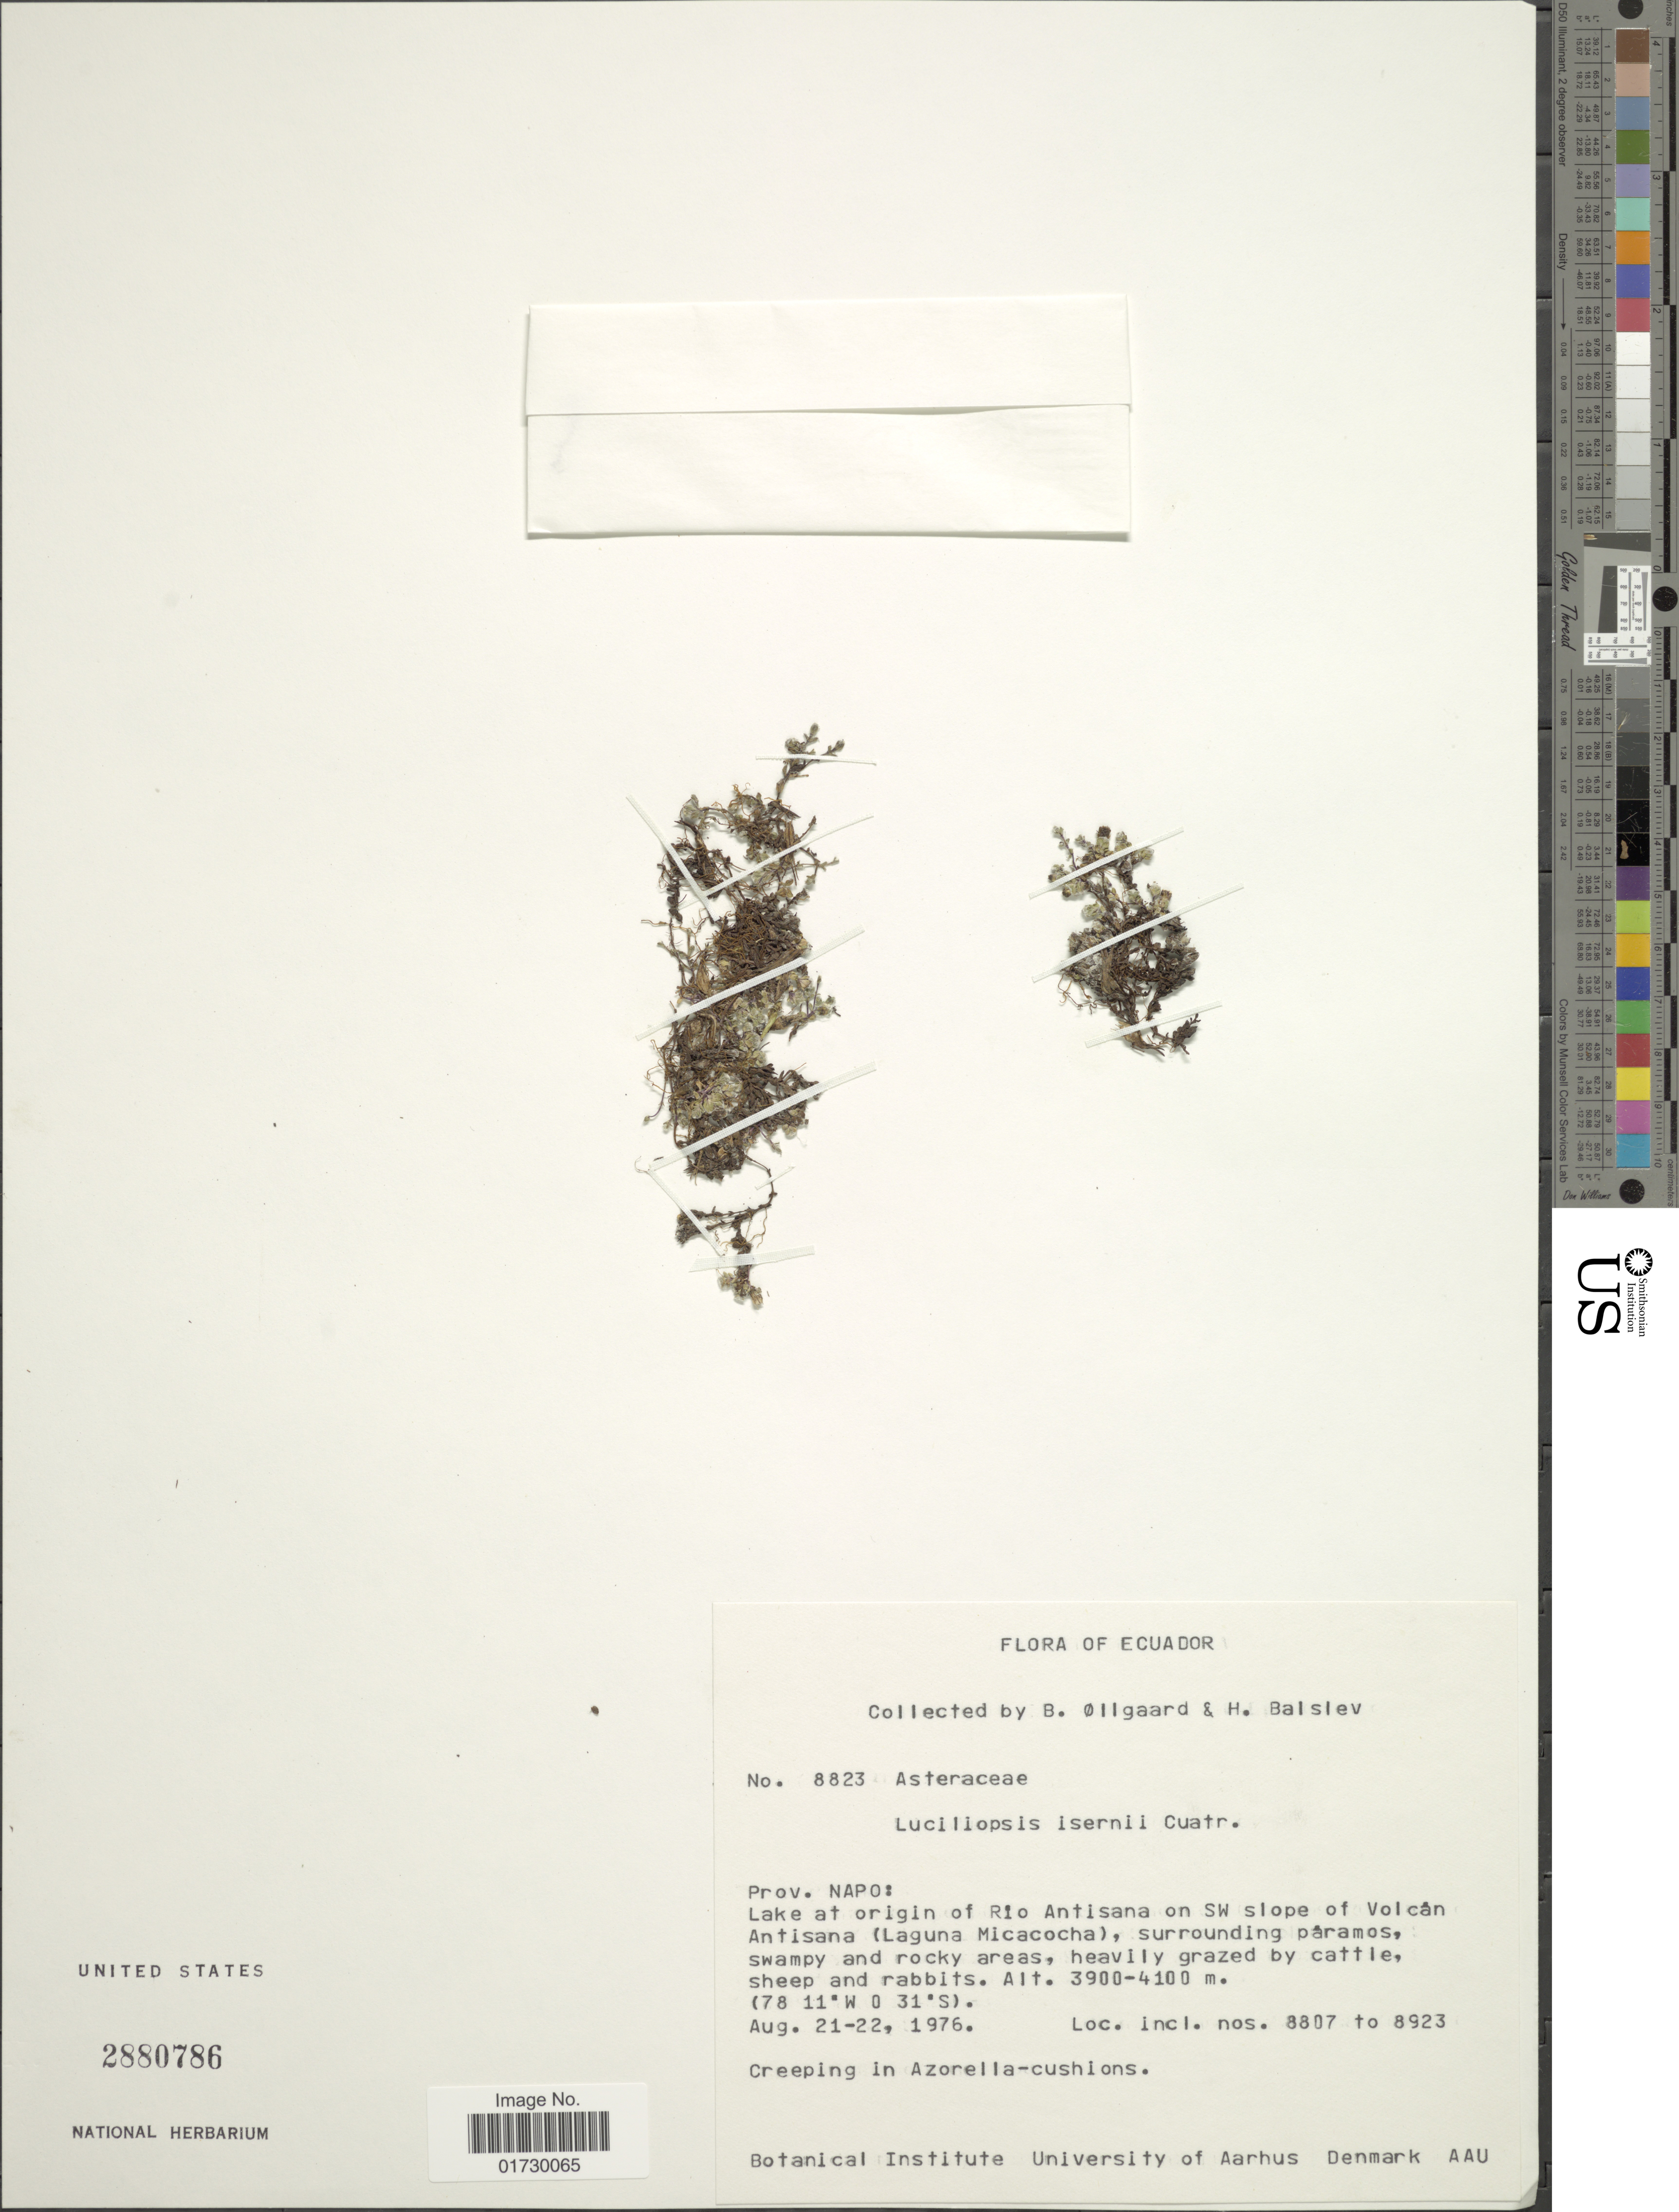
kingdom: Plantae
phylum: Tracheophyta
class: Magnoliopsida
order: Asterales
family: Asteraceae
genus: Cuatrecasasiella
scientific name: Cuatrecasasiella isernii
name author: (Cuatrec.) H. Rob.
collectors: B. Øllgaard & H. Balslev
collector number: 8823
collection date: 1976-08-21/1976-08-22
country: Ecuador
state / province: Napo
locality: Prov. Napo: Lake at origin of Rio Antisana on SW slope of Volcan Antisana (Laguna Micacocha), surrounding paramos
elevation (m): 3900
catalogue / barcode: US 2880786